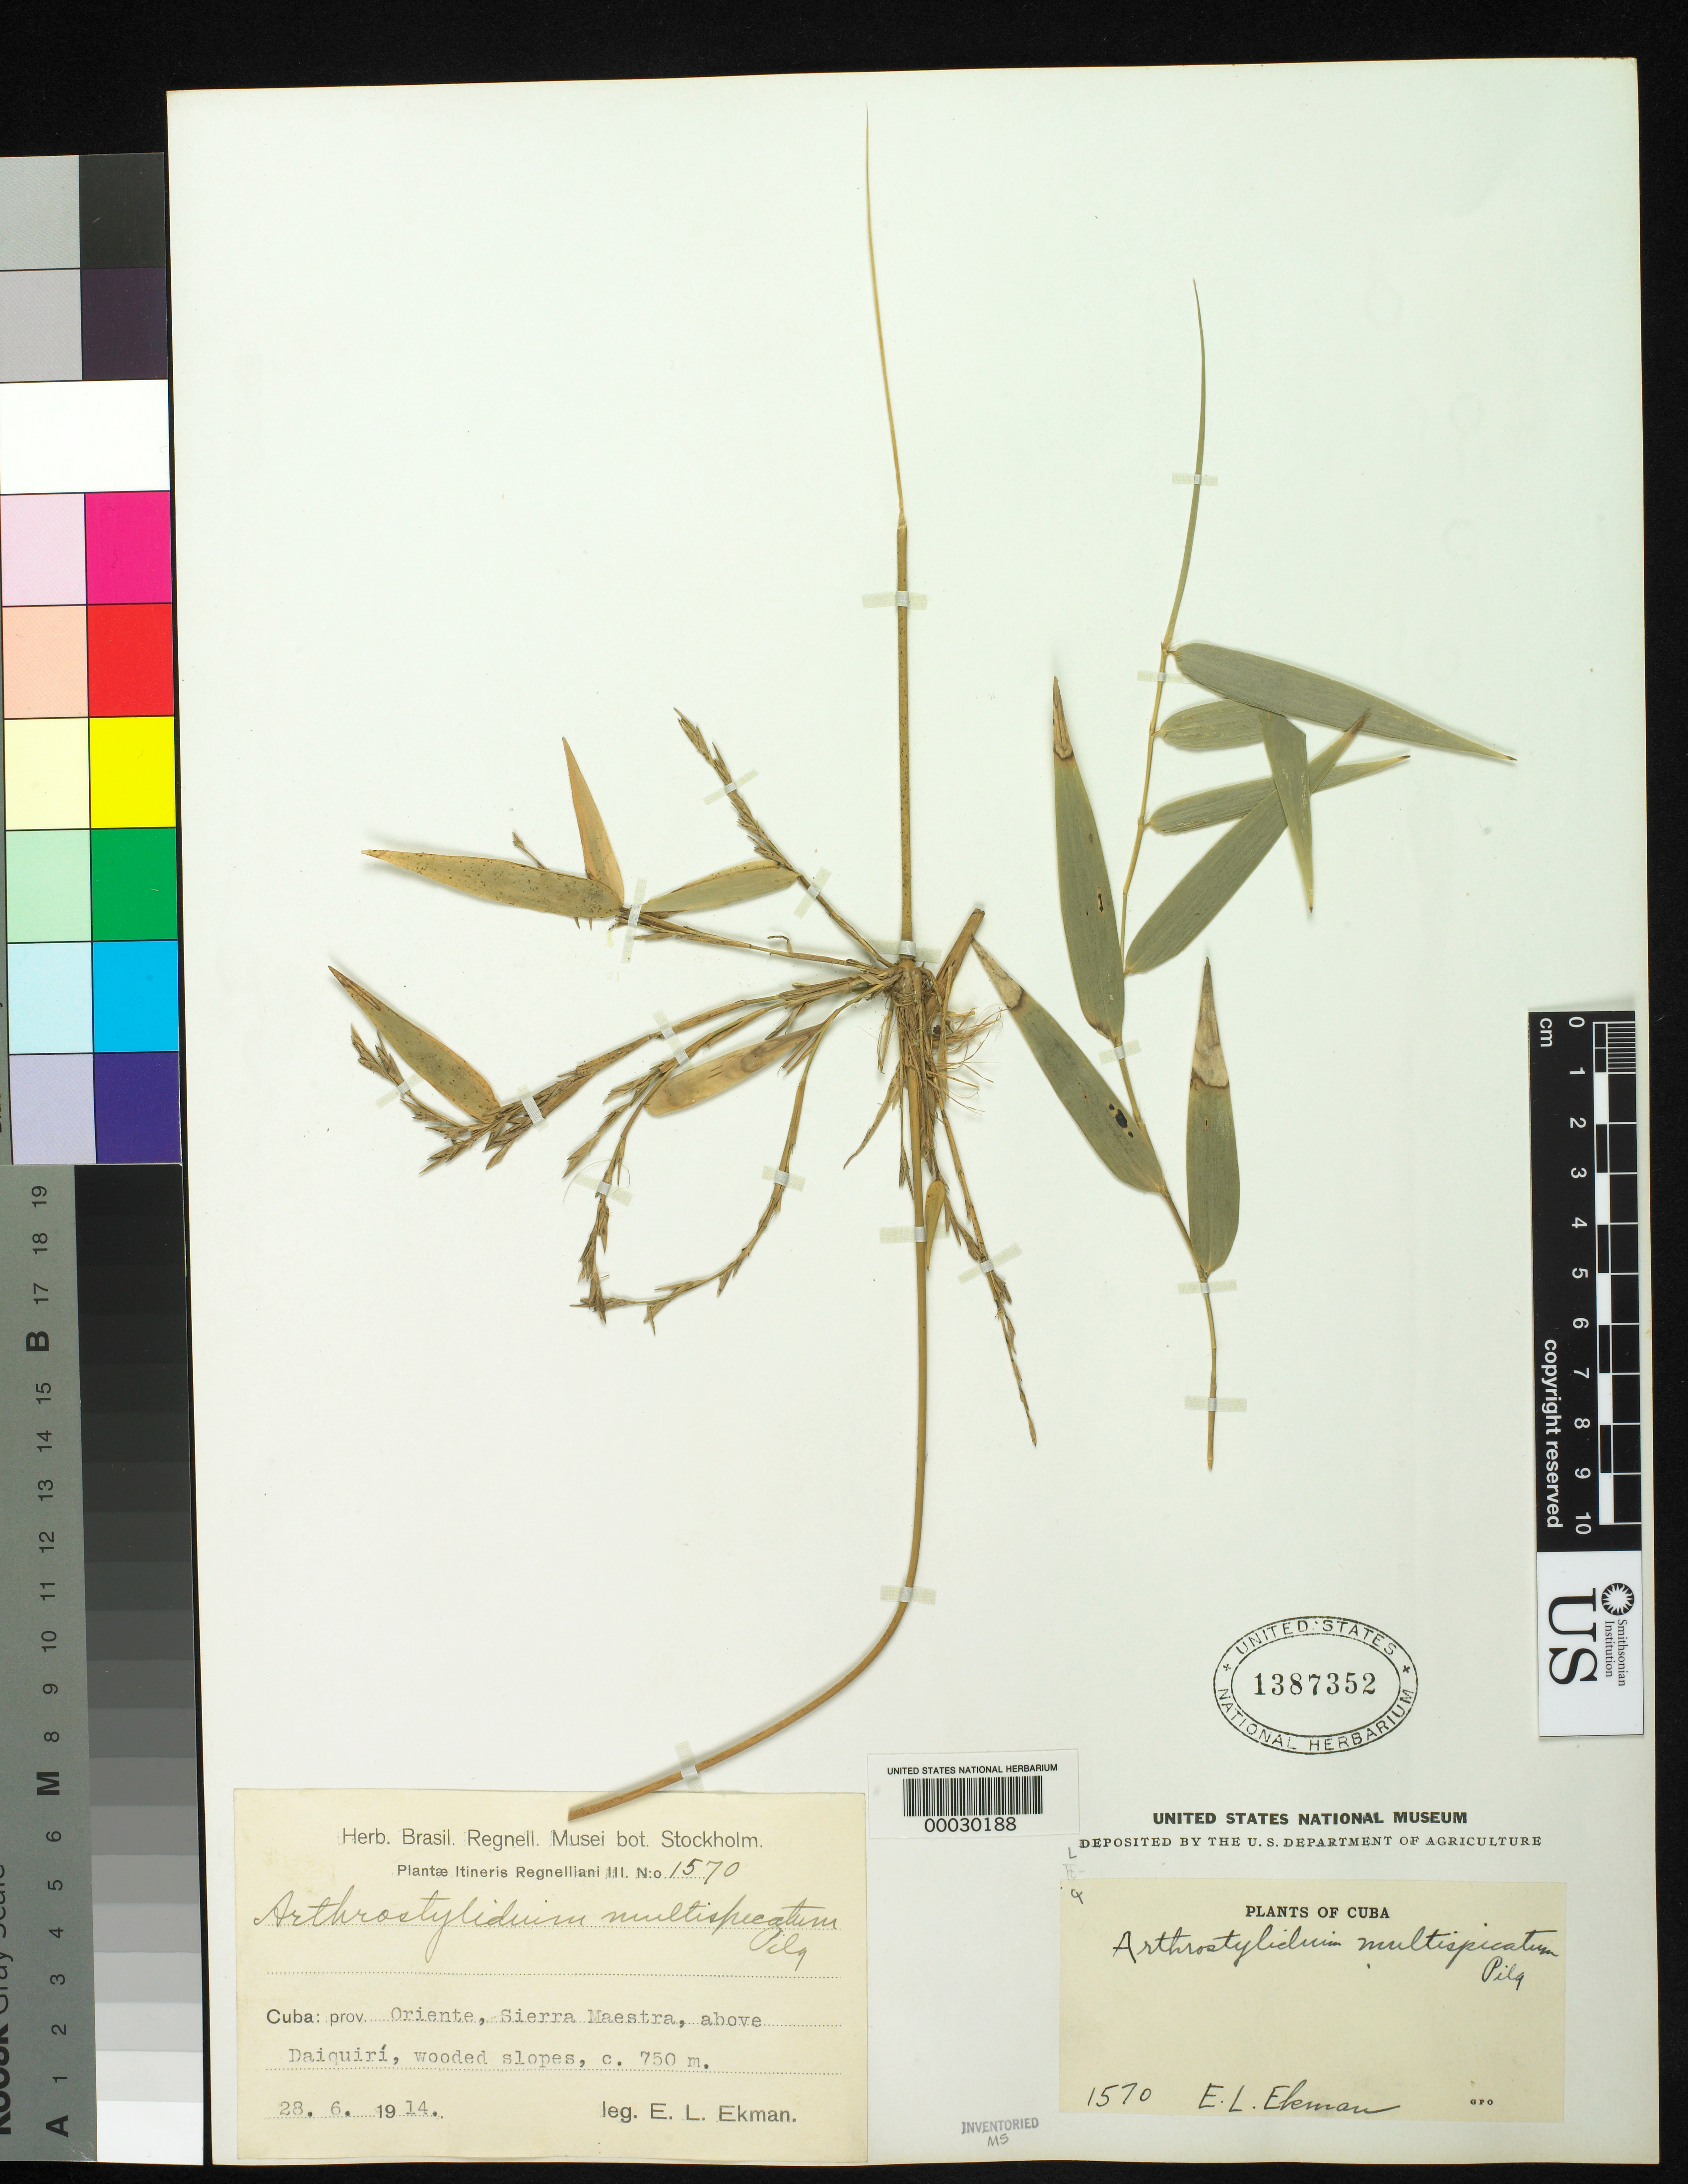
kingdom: Plantae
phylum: Tracheophyta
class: Liliopsida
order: Poales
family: Poaceae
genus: Arthrostylidium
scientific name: Arthrostylidium multispicatum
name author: Pilg. in Urb.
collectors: E. L. Ekman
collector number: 1570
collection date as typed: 28 Jun 1914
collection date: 1914-06-28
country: Cuba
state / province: Oriente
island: Greater Antilles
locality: Sierra maestra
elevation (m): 750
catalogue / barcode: US 1387352